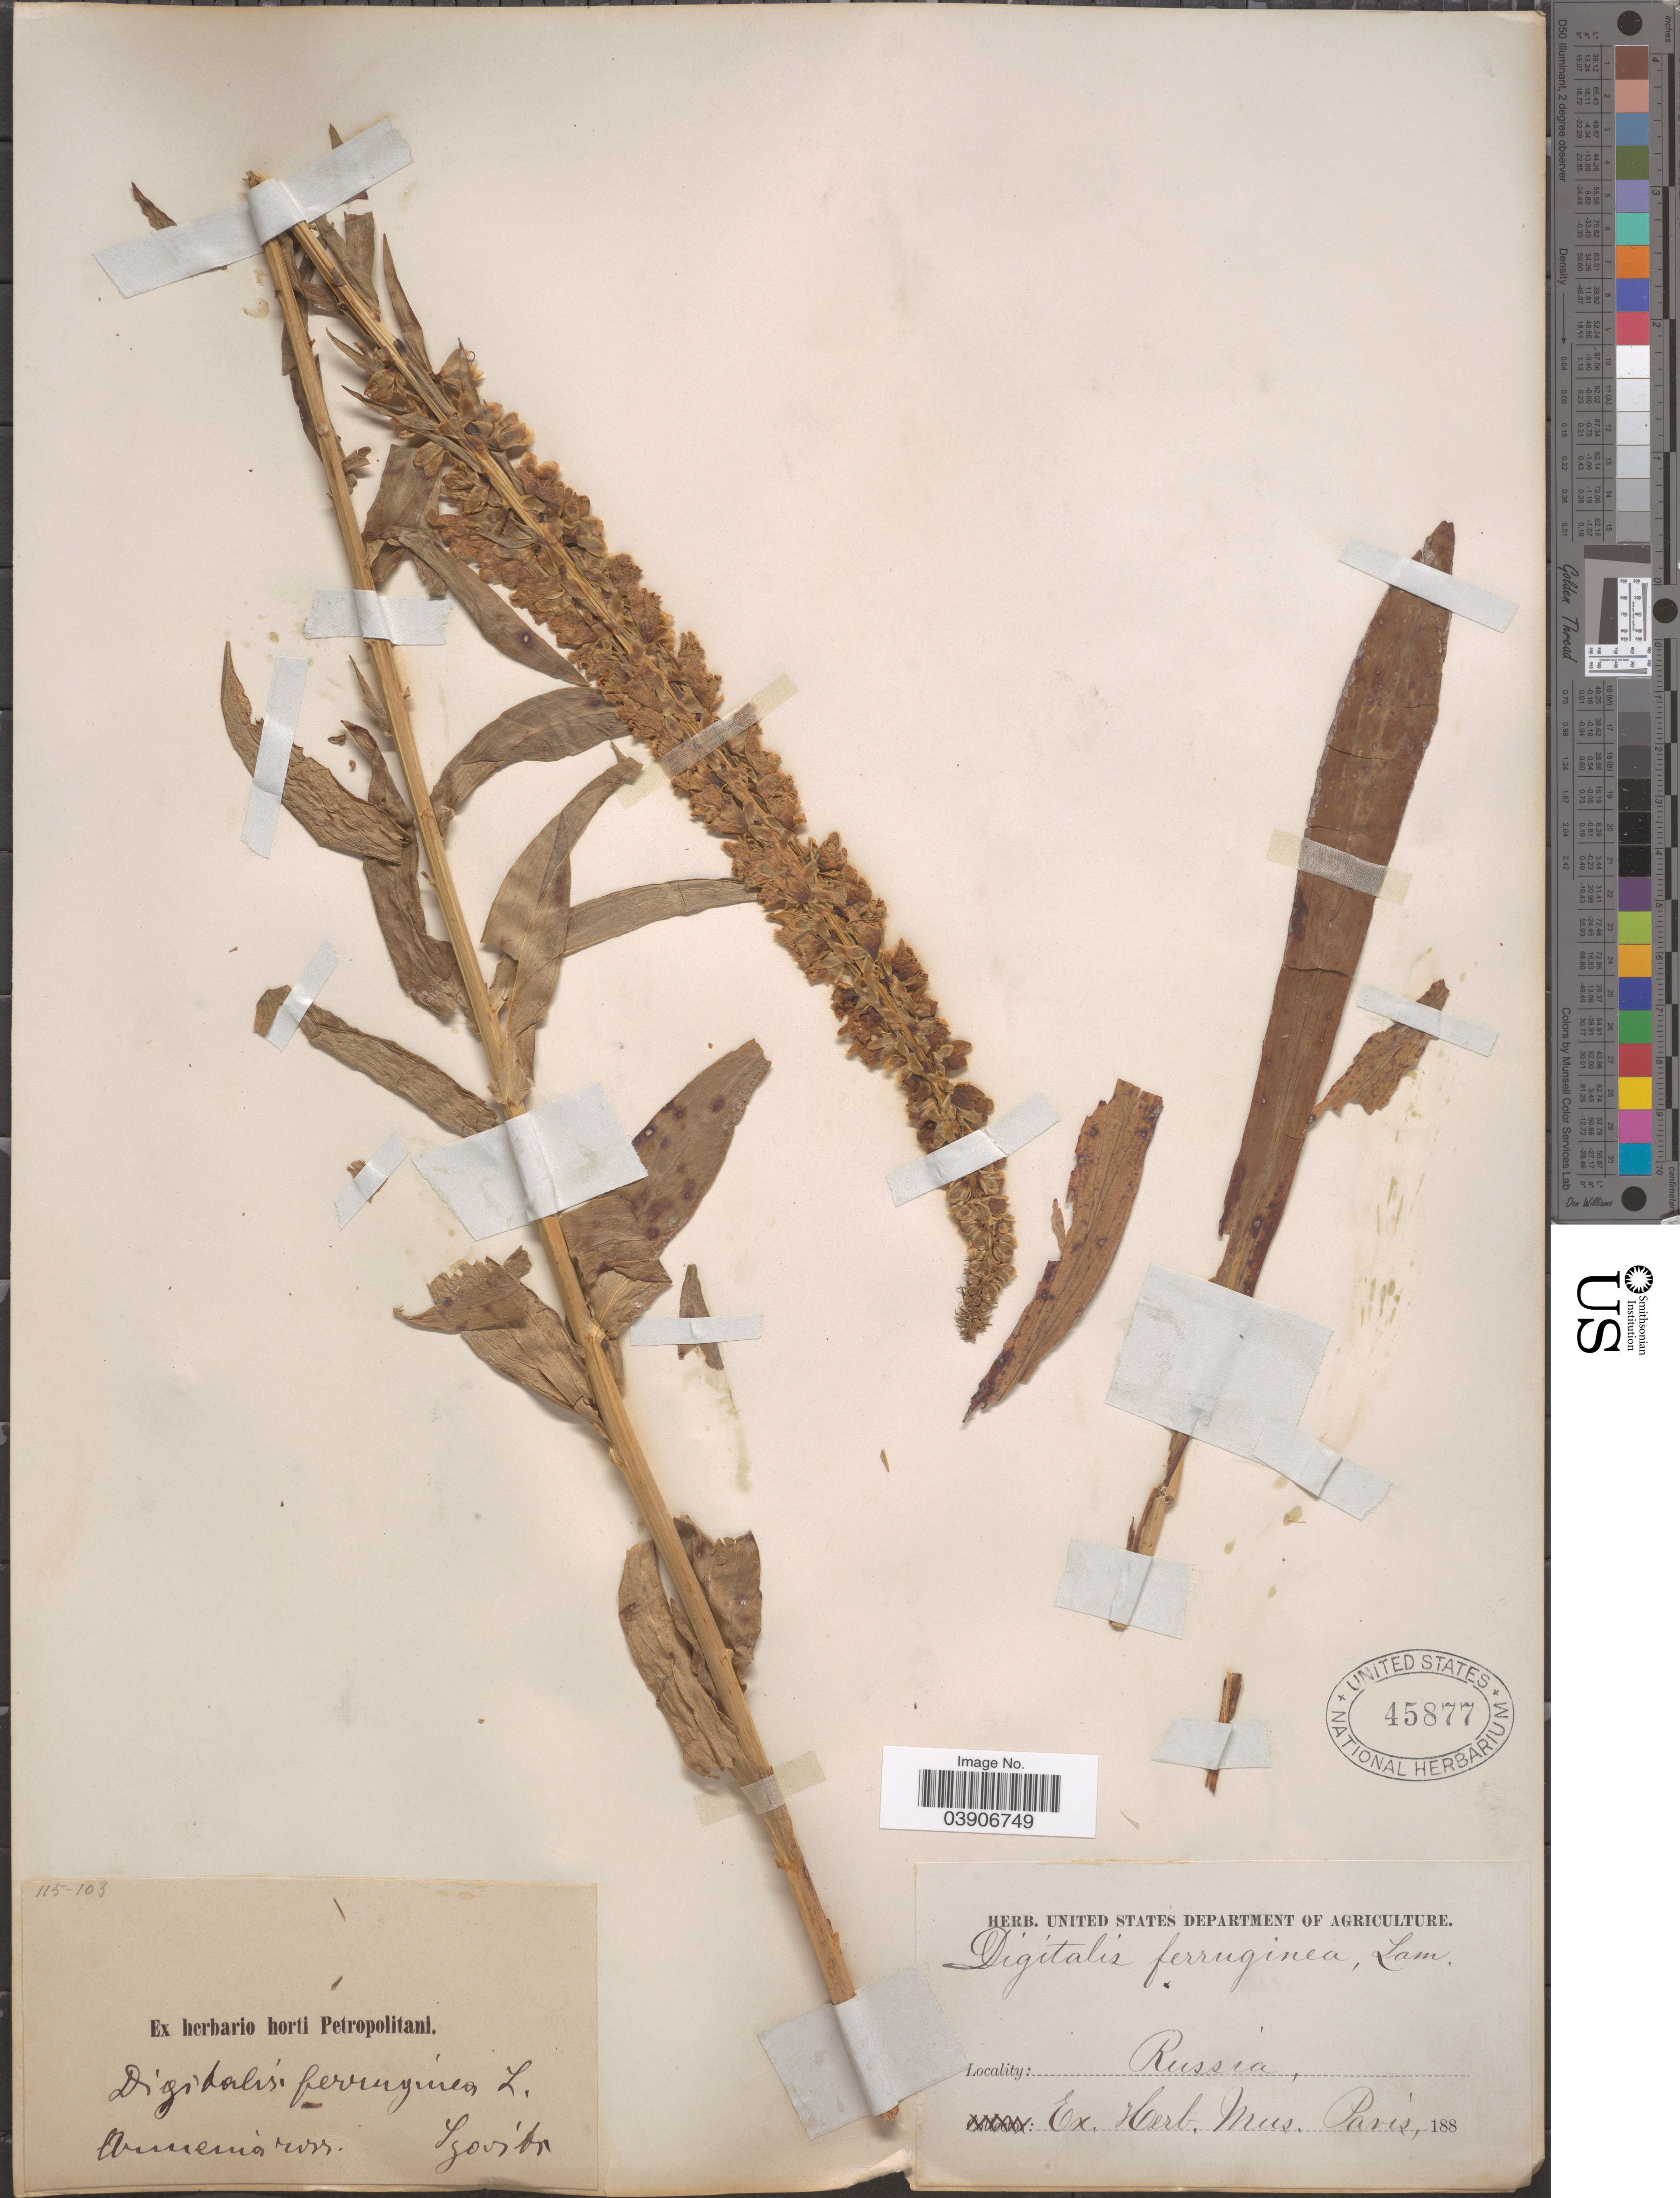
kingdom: Plantae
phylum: Tracheophyta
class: Magnoliopsida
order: Lamiales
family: Plantaginaceae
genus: Digitalis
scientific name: Digitalis ferruginea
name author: L.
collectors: Szovits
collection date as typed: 188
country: Armenia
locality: Armenia.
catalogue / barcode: US 45877